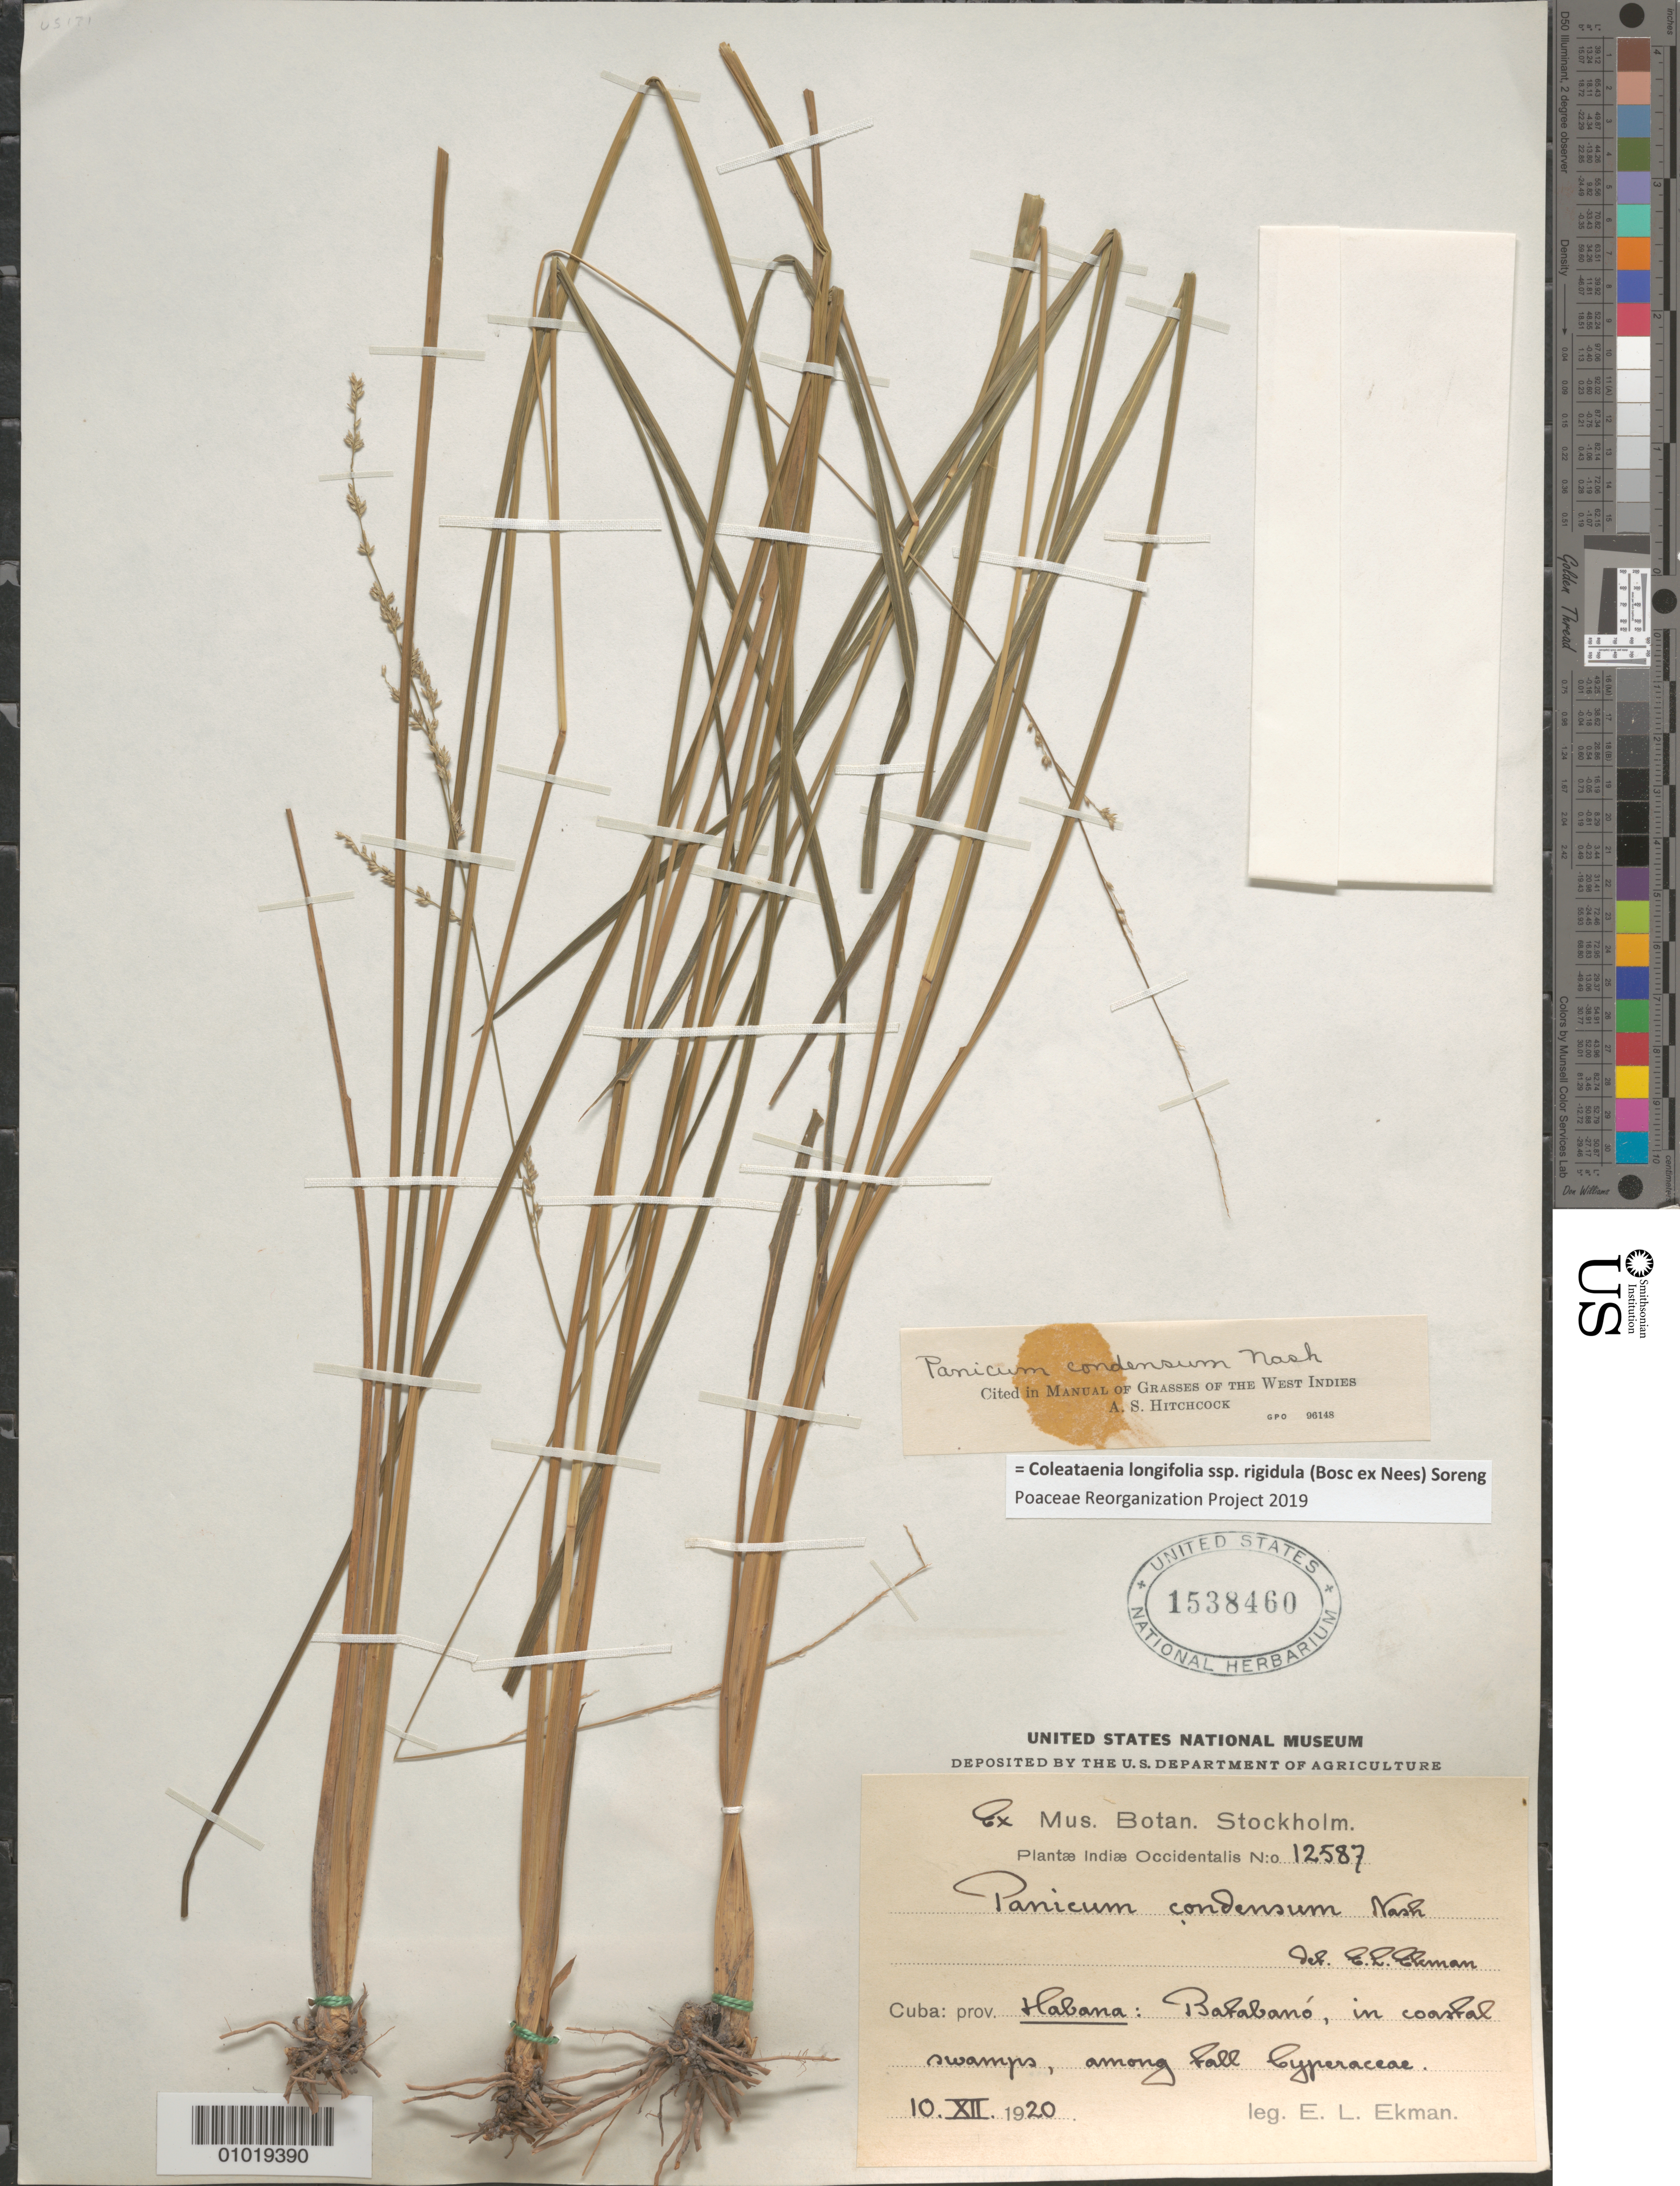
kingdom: Plantae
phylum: Tracheophyta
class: Liliopsida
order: Poales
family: Poaceae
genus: Panicum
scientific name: Panicum condensum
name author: Nash ex Small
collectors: E. L. Ekman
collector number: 12587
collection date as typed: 10 Dec 1920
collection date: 1920-12-10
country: Cuba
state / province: La Habana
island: Cuba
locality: Batabano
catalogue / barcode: US 1538460